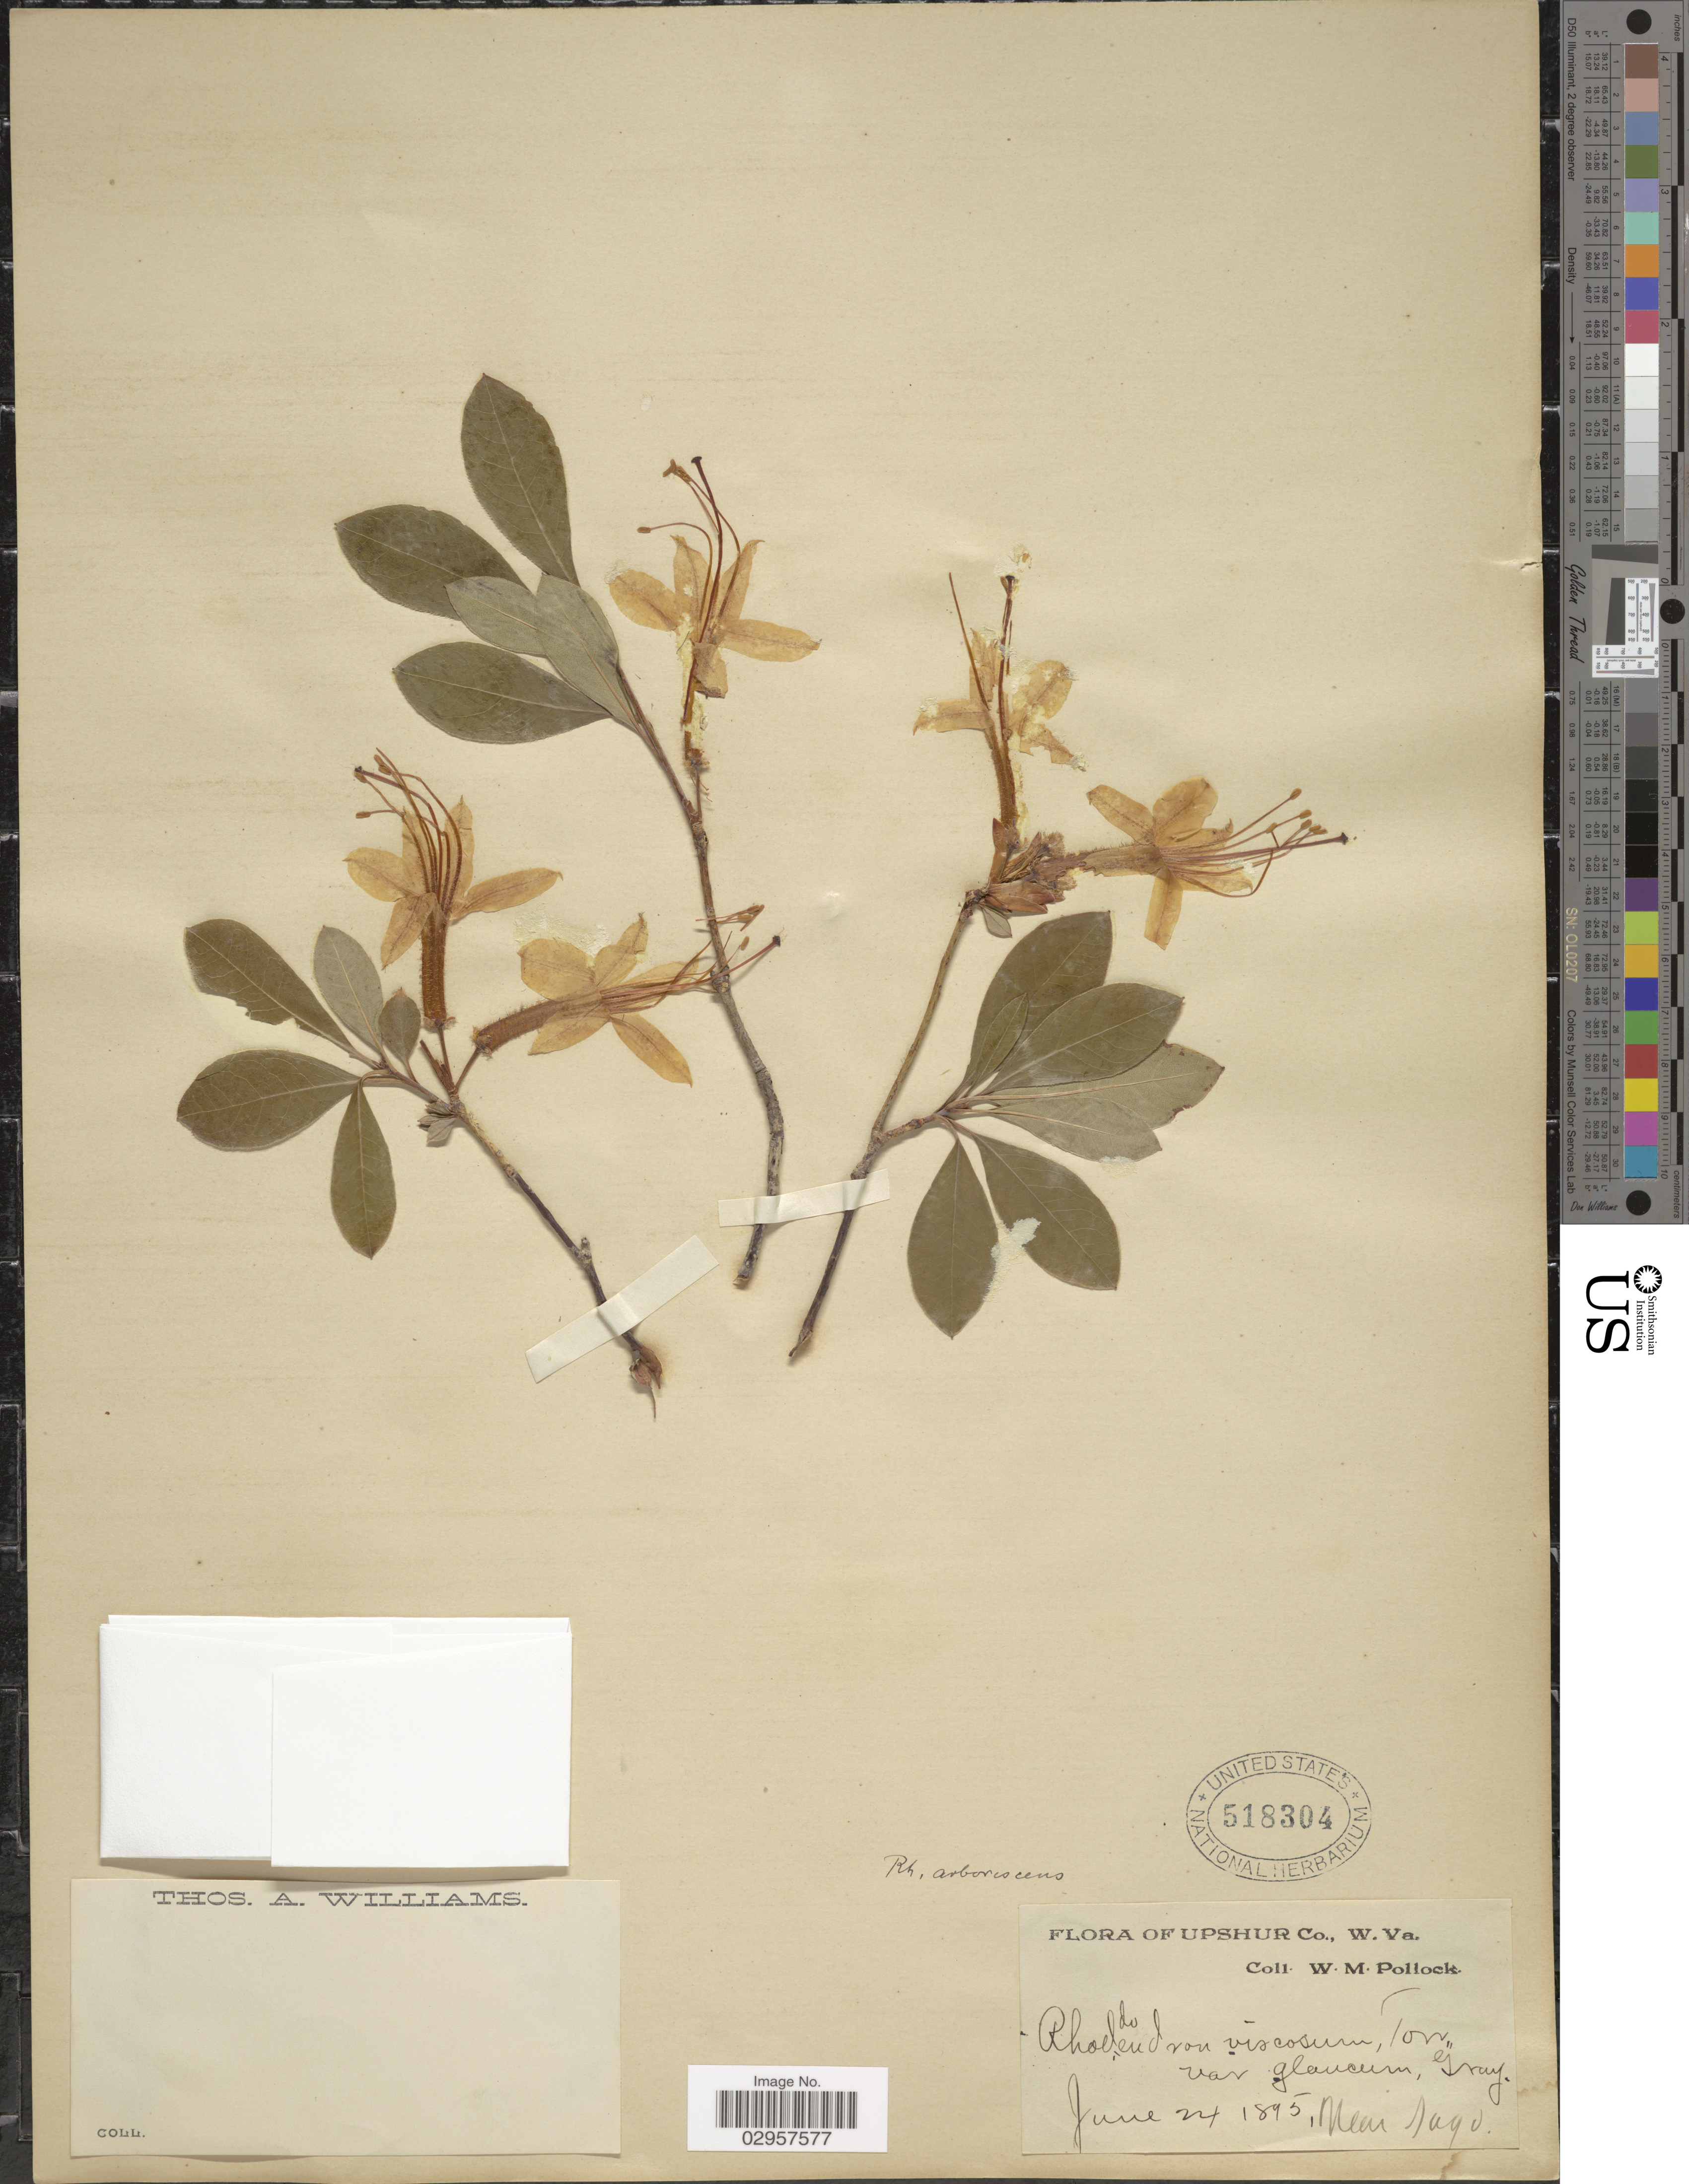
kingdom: Plantae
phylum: Tracheophyta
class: Magnoliopsida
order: Ericales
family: Ericaceae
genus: Rhododendron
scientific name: Rhododendron arborescens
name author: (Pursh) Torr.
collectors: W. M. Pollock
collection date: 1895-06-24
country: United States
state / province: West Virginia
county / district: Upshur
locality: Near Sago.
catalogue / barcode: US 518304